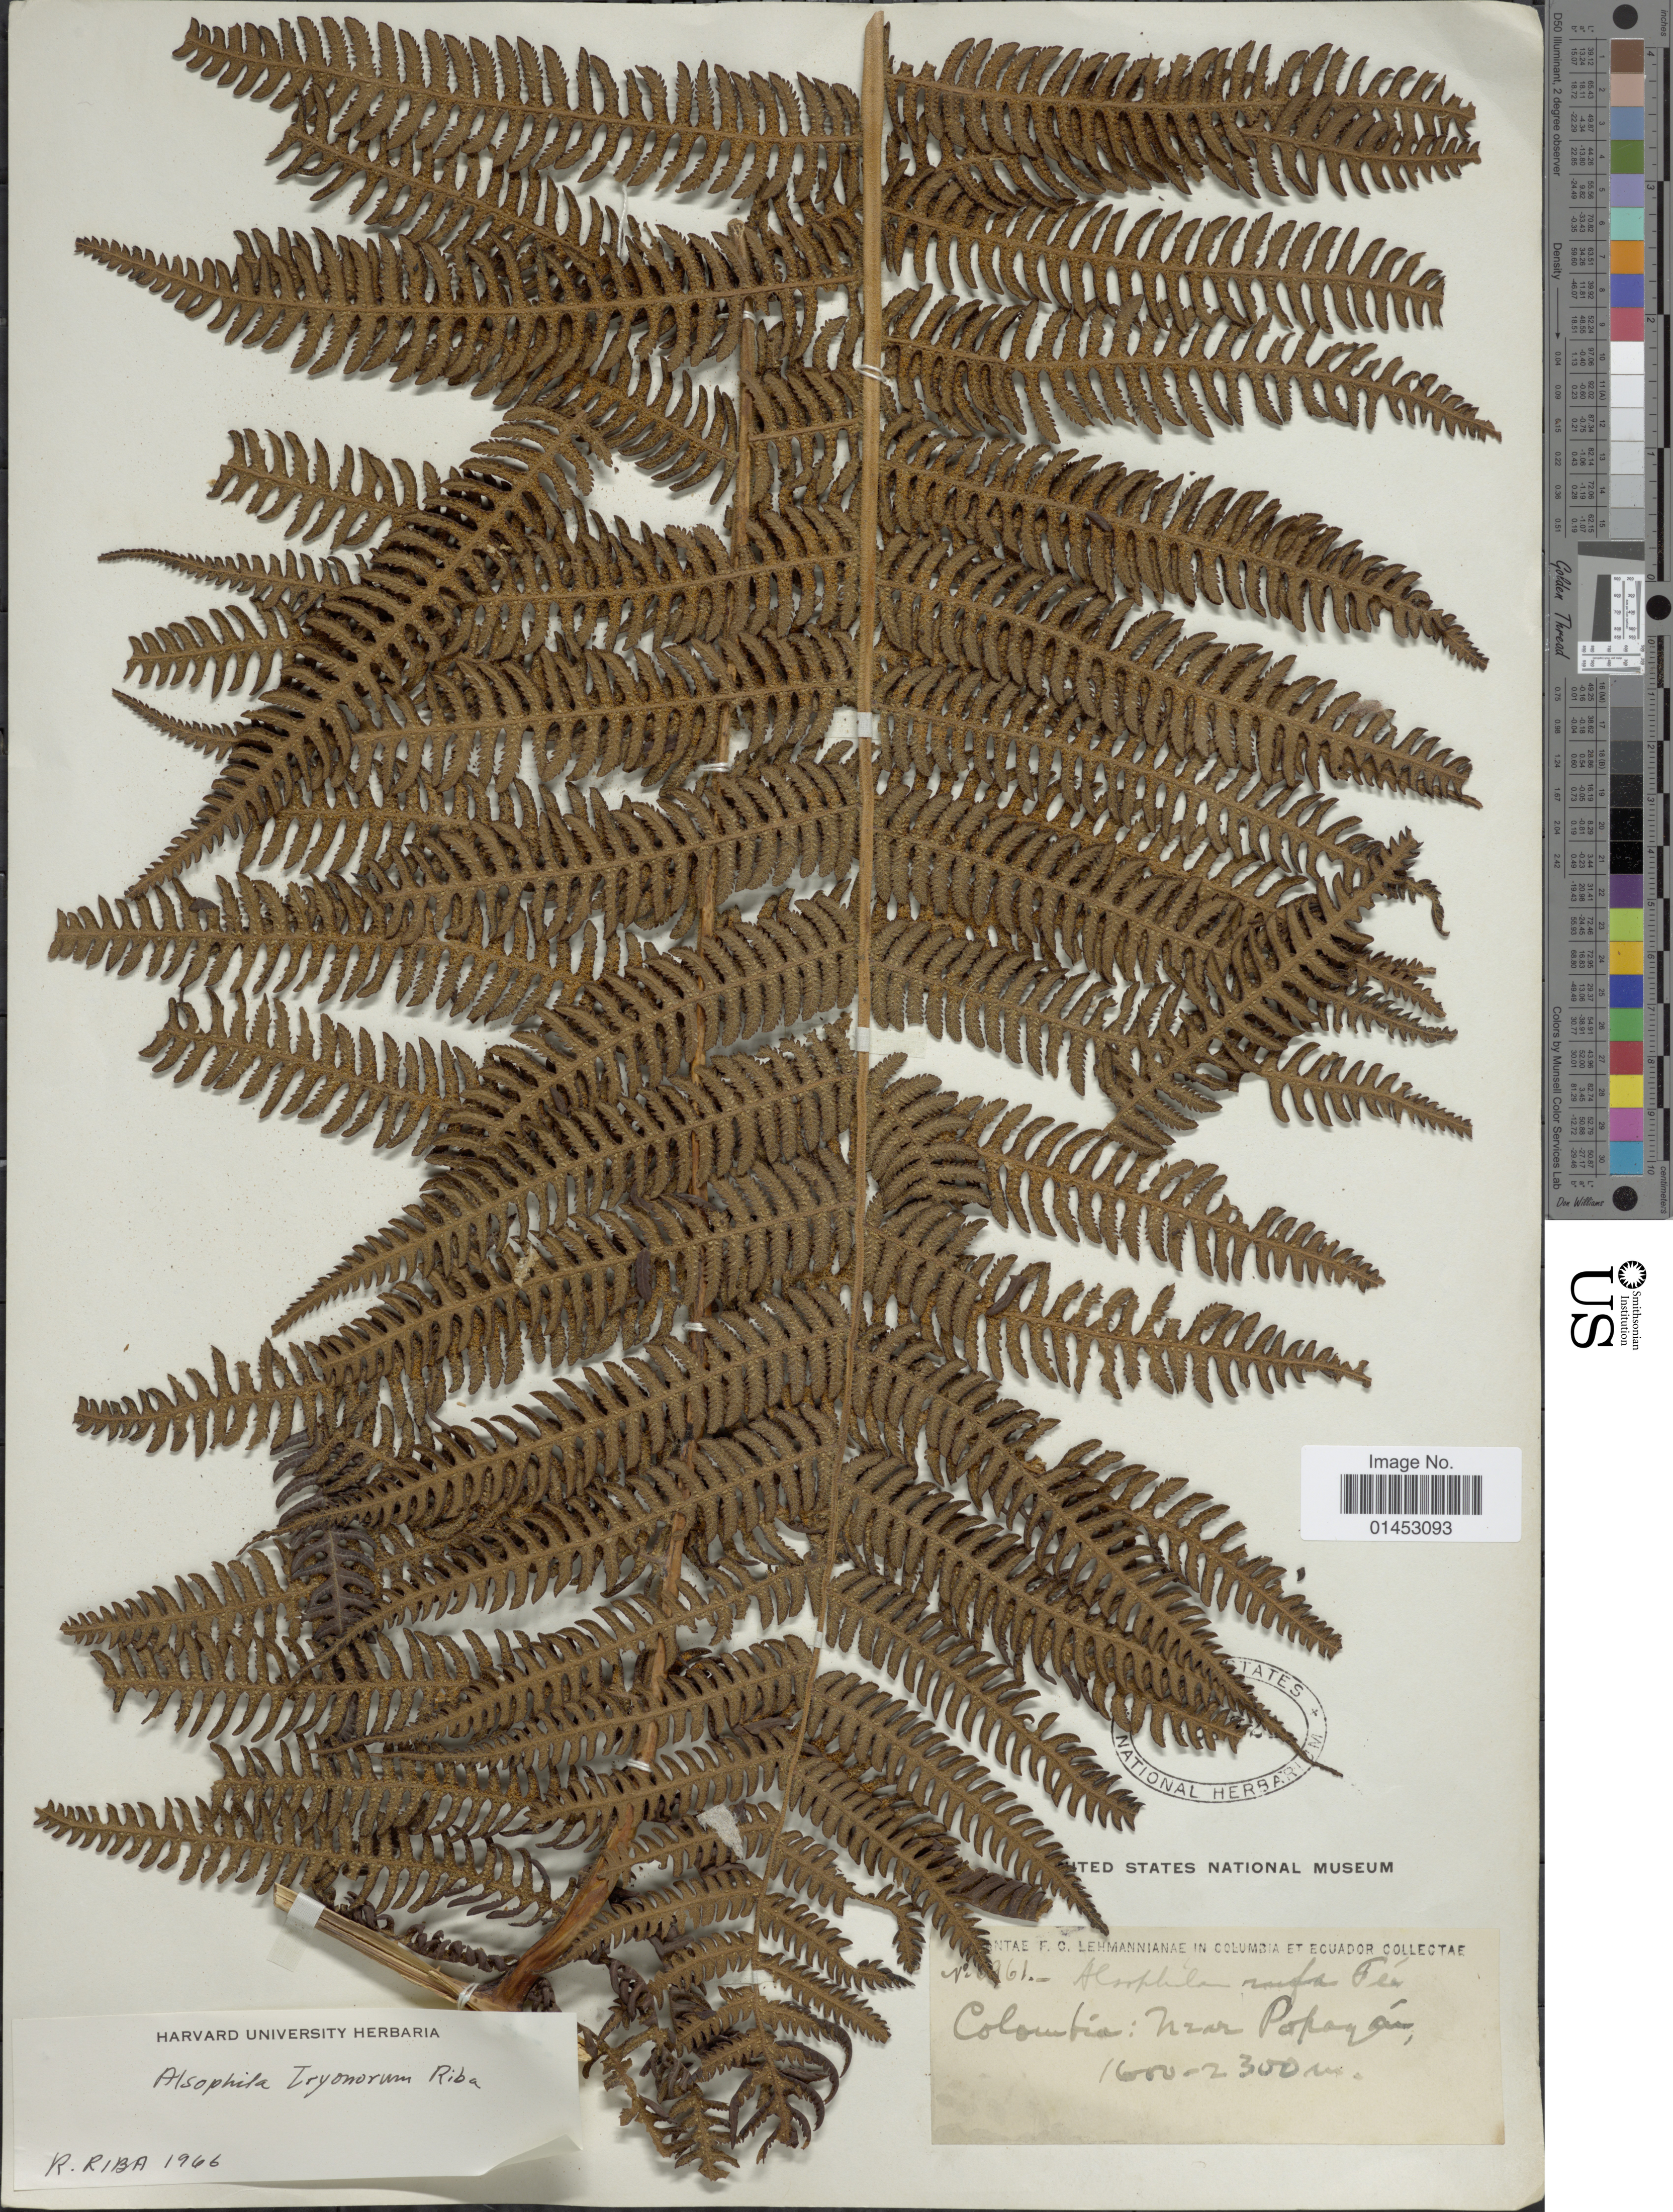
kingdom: Plantae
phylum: Tracheophyta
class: Polypodiopsida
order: Cyatheales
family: Cyatheaceae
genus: Cyathea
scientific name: Cyathea tryonorum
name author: (Riba) Lellinger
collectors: F. C. Lehmann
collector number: !61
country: Colombia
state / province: Cauca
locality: Colombia: near Popayán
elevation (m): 1600